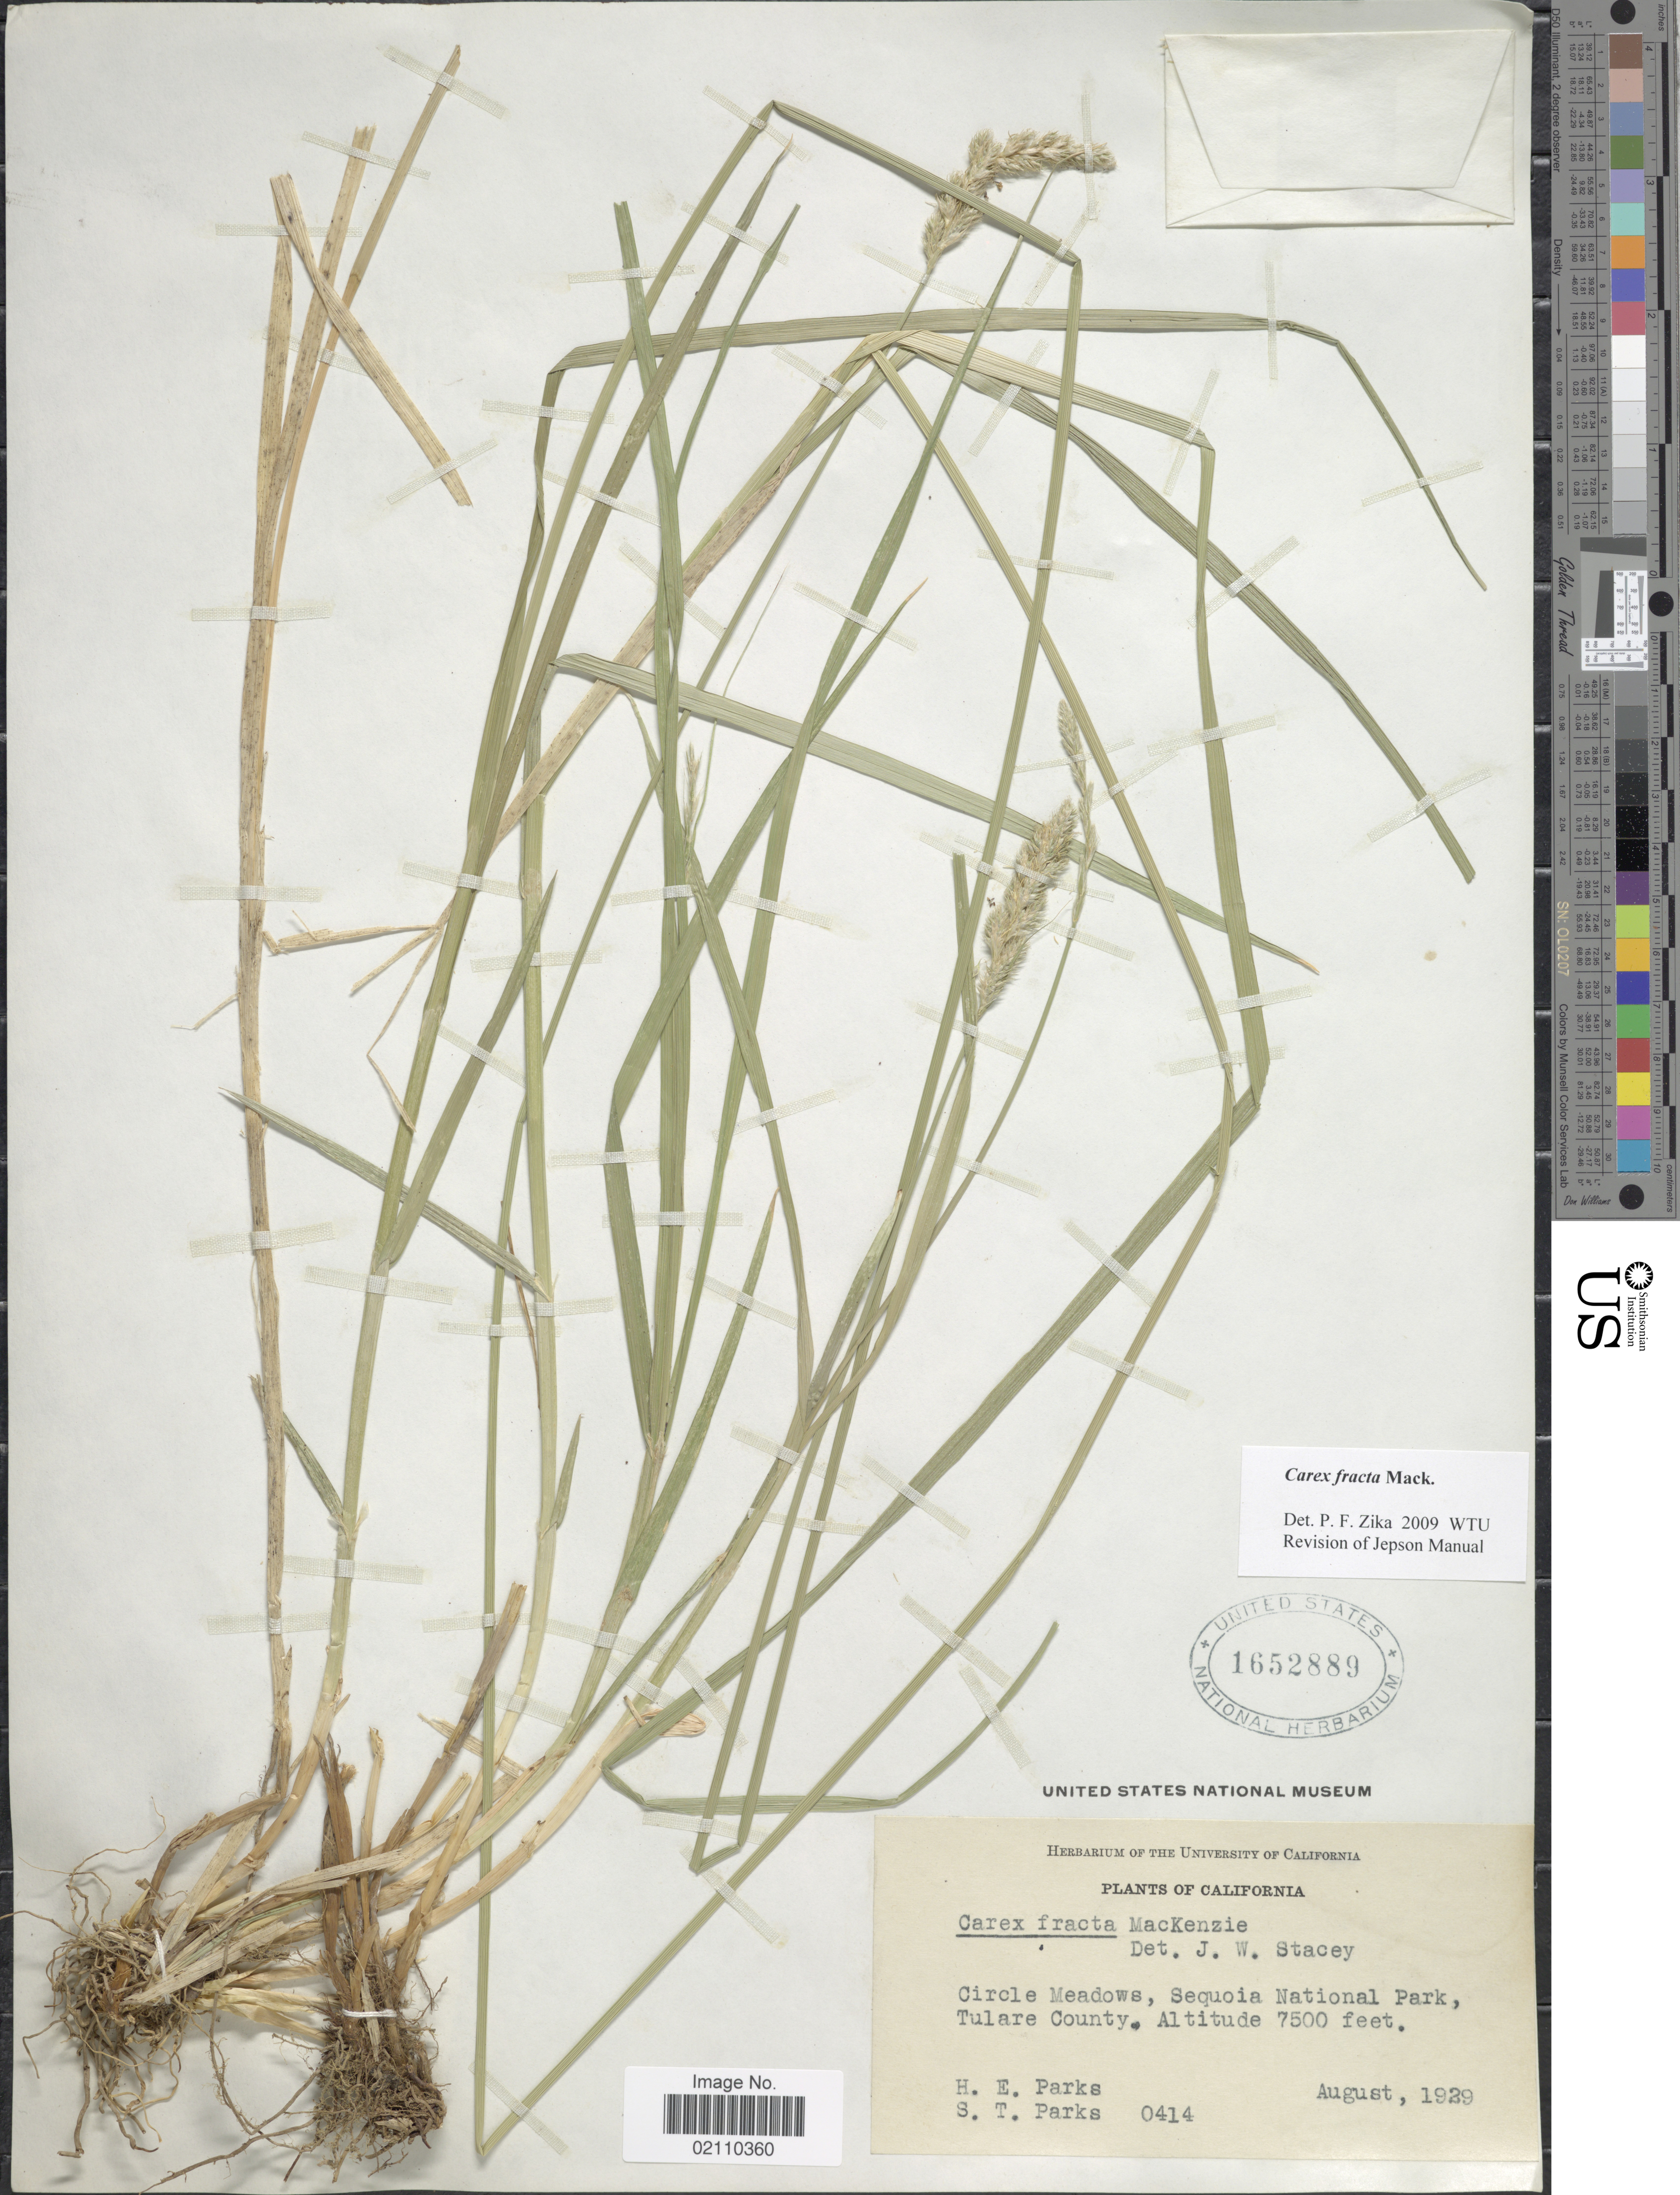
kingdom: Plantae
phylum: Tracheophyta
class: Liliopsida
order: Poales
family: Cyperaceae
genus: Carex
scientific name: Carex fracta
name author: Mack.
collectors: H. E. Parks & S. Parks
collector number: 0414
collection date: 1929-08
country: United States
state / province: California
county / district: Tulare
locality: Circle meadows, Sequoia National Park, Tulare County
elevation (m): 2286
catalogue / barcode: US 1652889